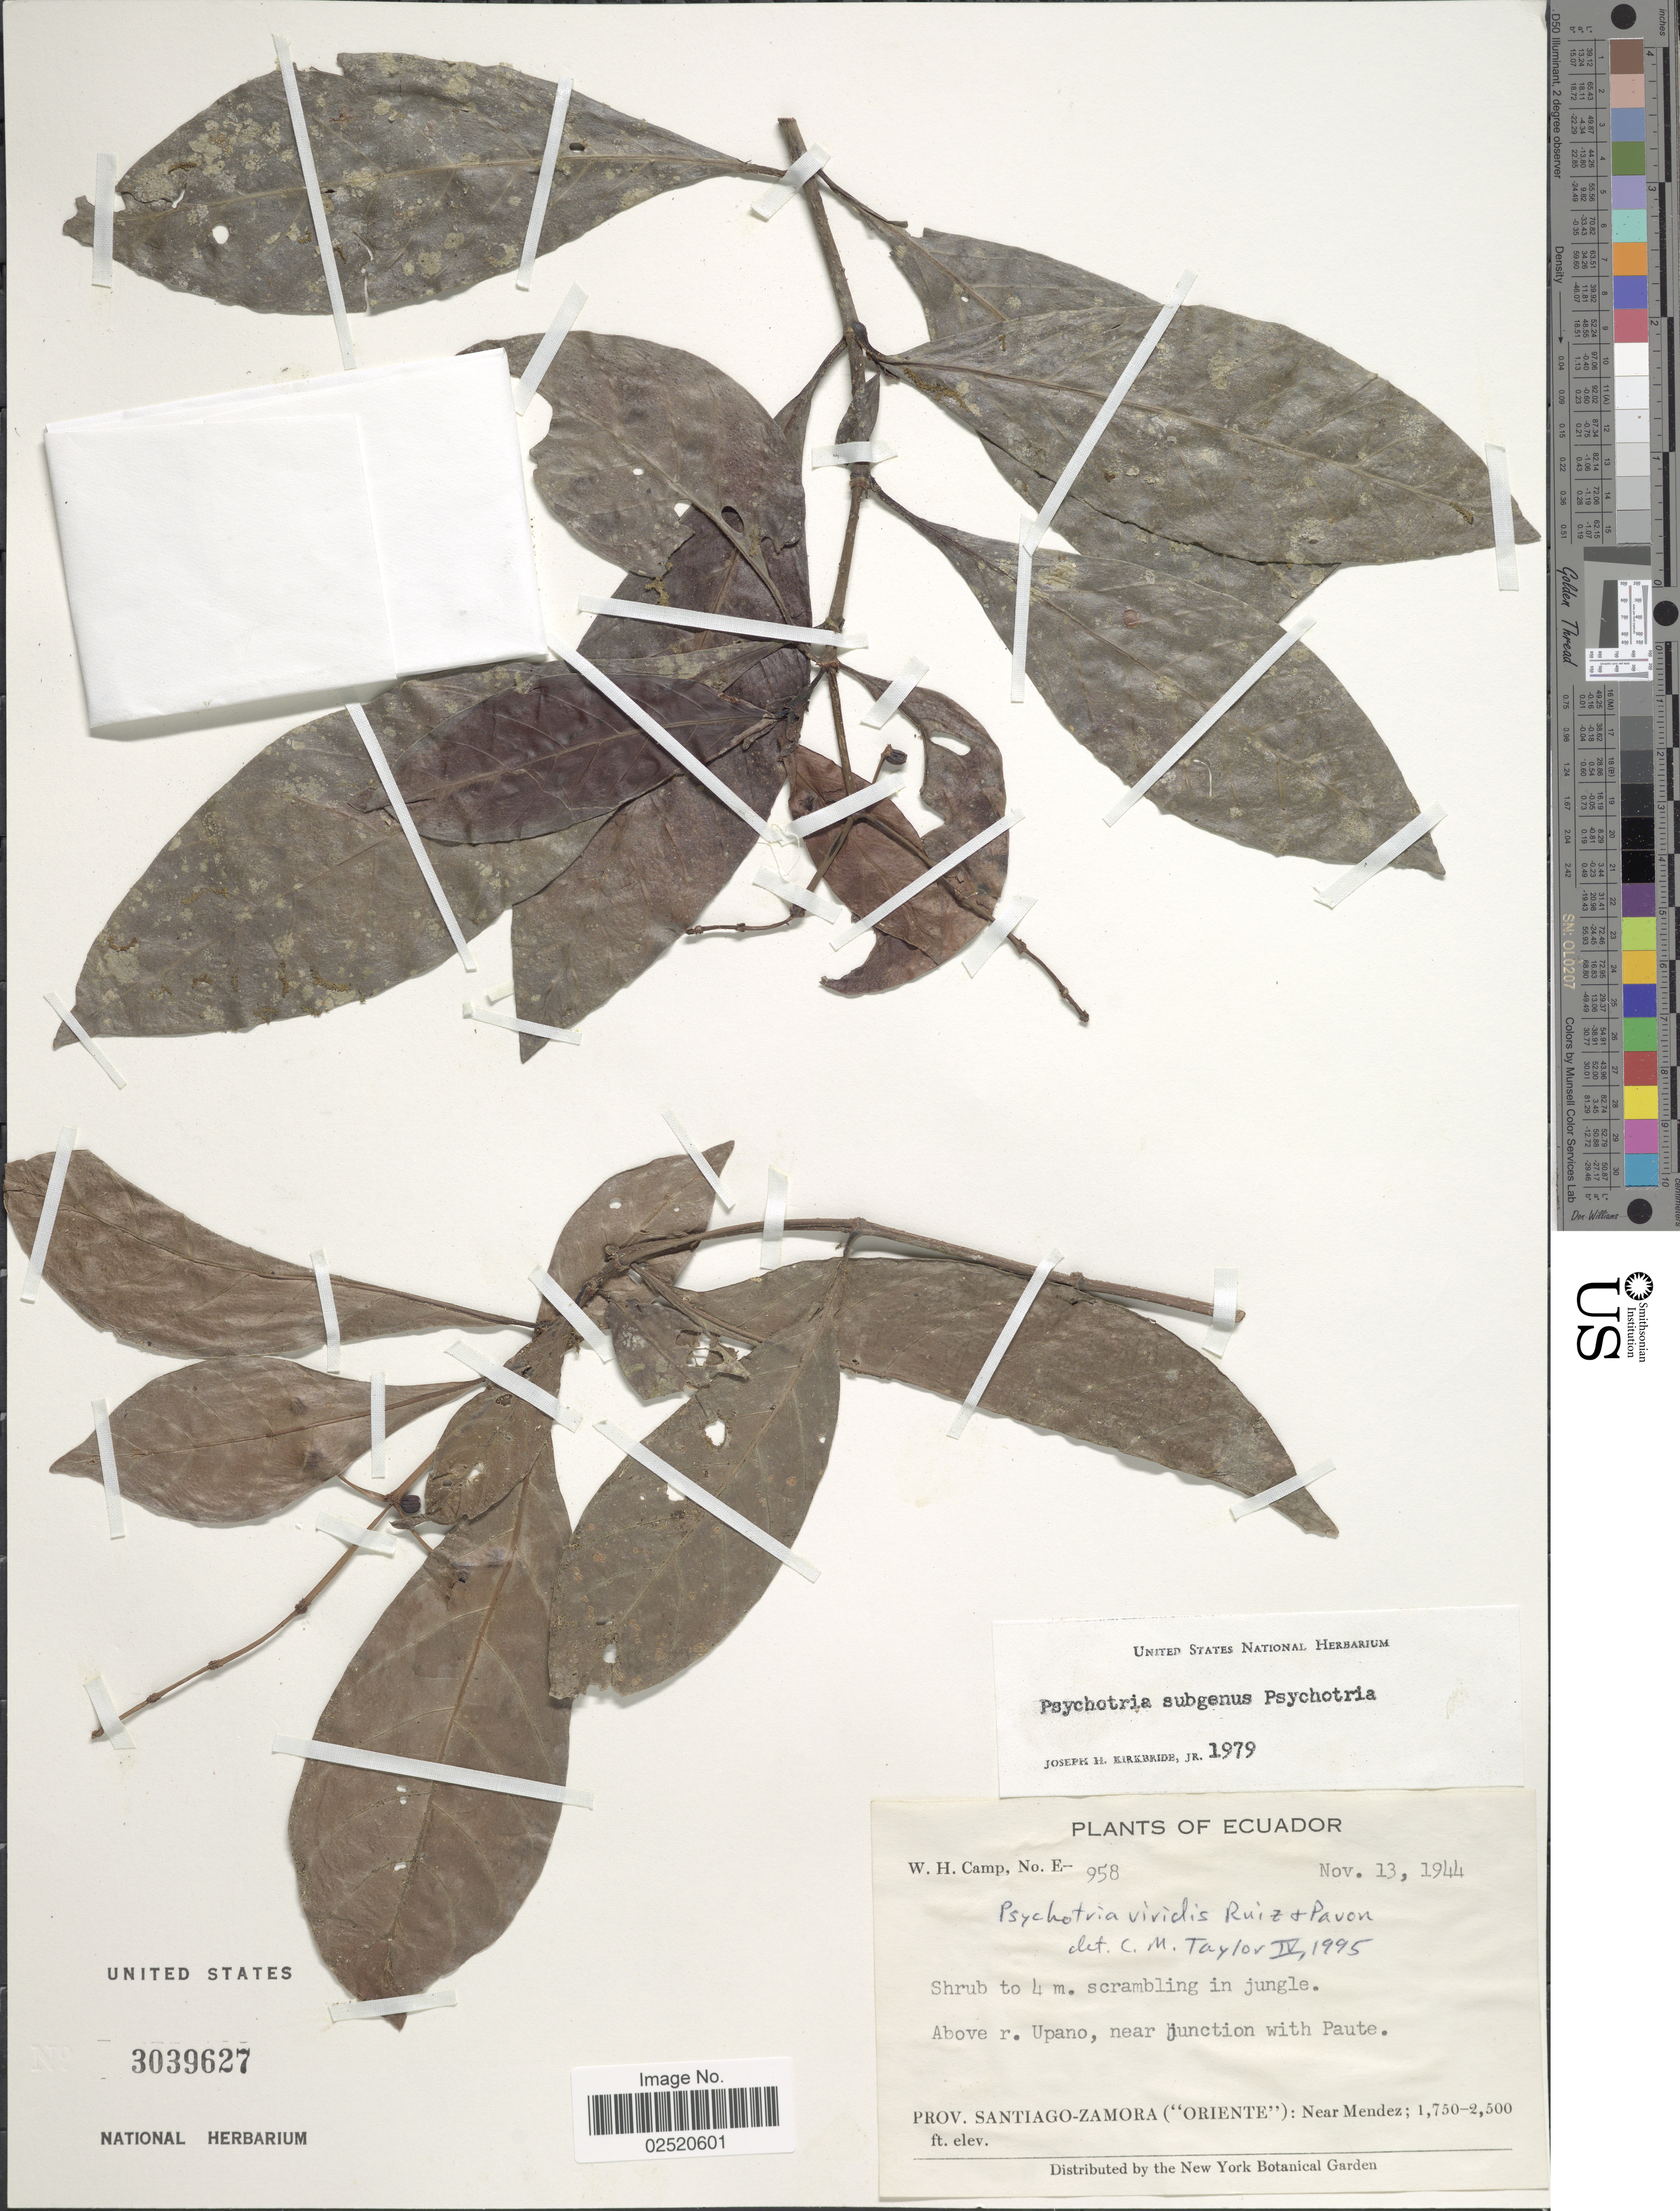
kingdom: Plantae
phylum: Tracheophyta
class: Magnoliopsida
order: Gentianales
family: Rubiaceae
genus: Psychotria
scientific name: Psychotria viridis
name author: Ruiz & Pav.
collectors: W. H. Camp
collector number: E-958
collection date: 1944-11-13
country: Ecuador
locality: Prov. Santiago-Zamora ("Oriente"): Near Mendez. Above r. Upano, near junction with Paute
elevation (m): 533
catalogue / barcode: US 3039627